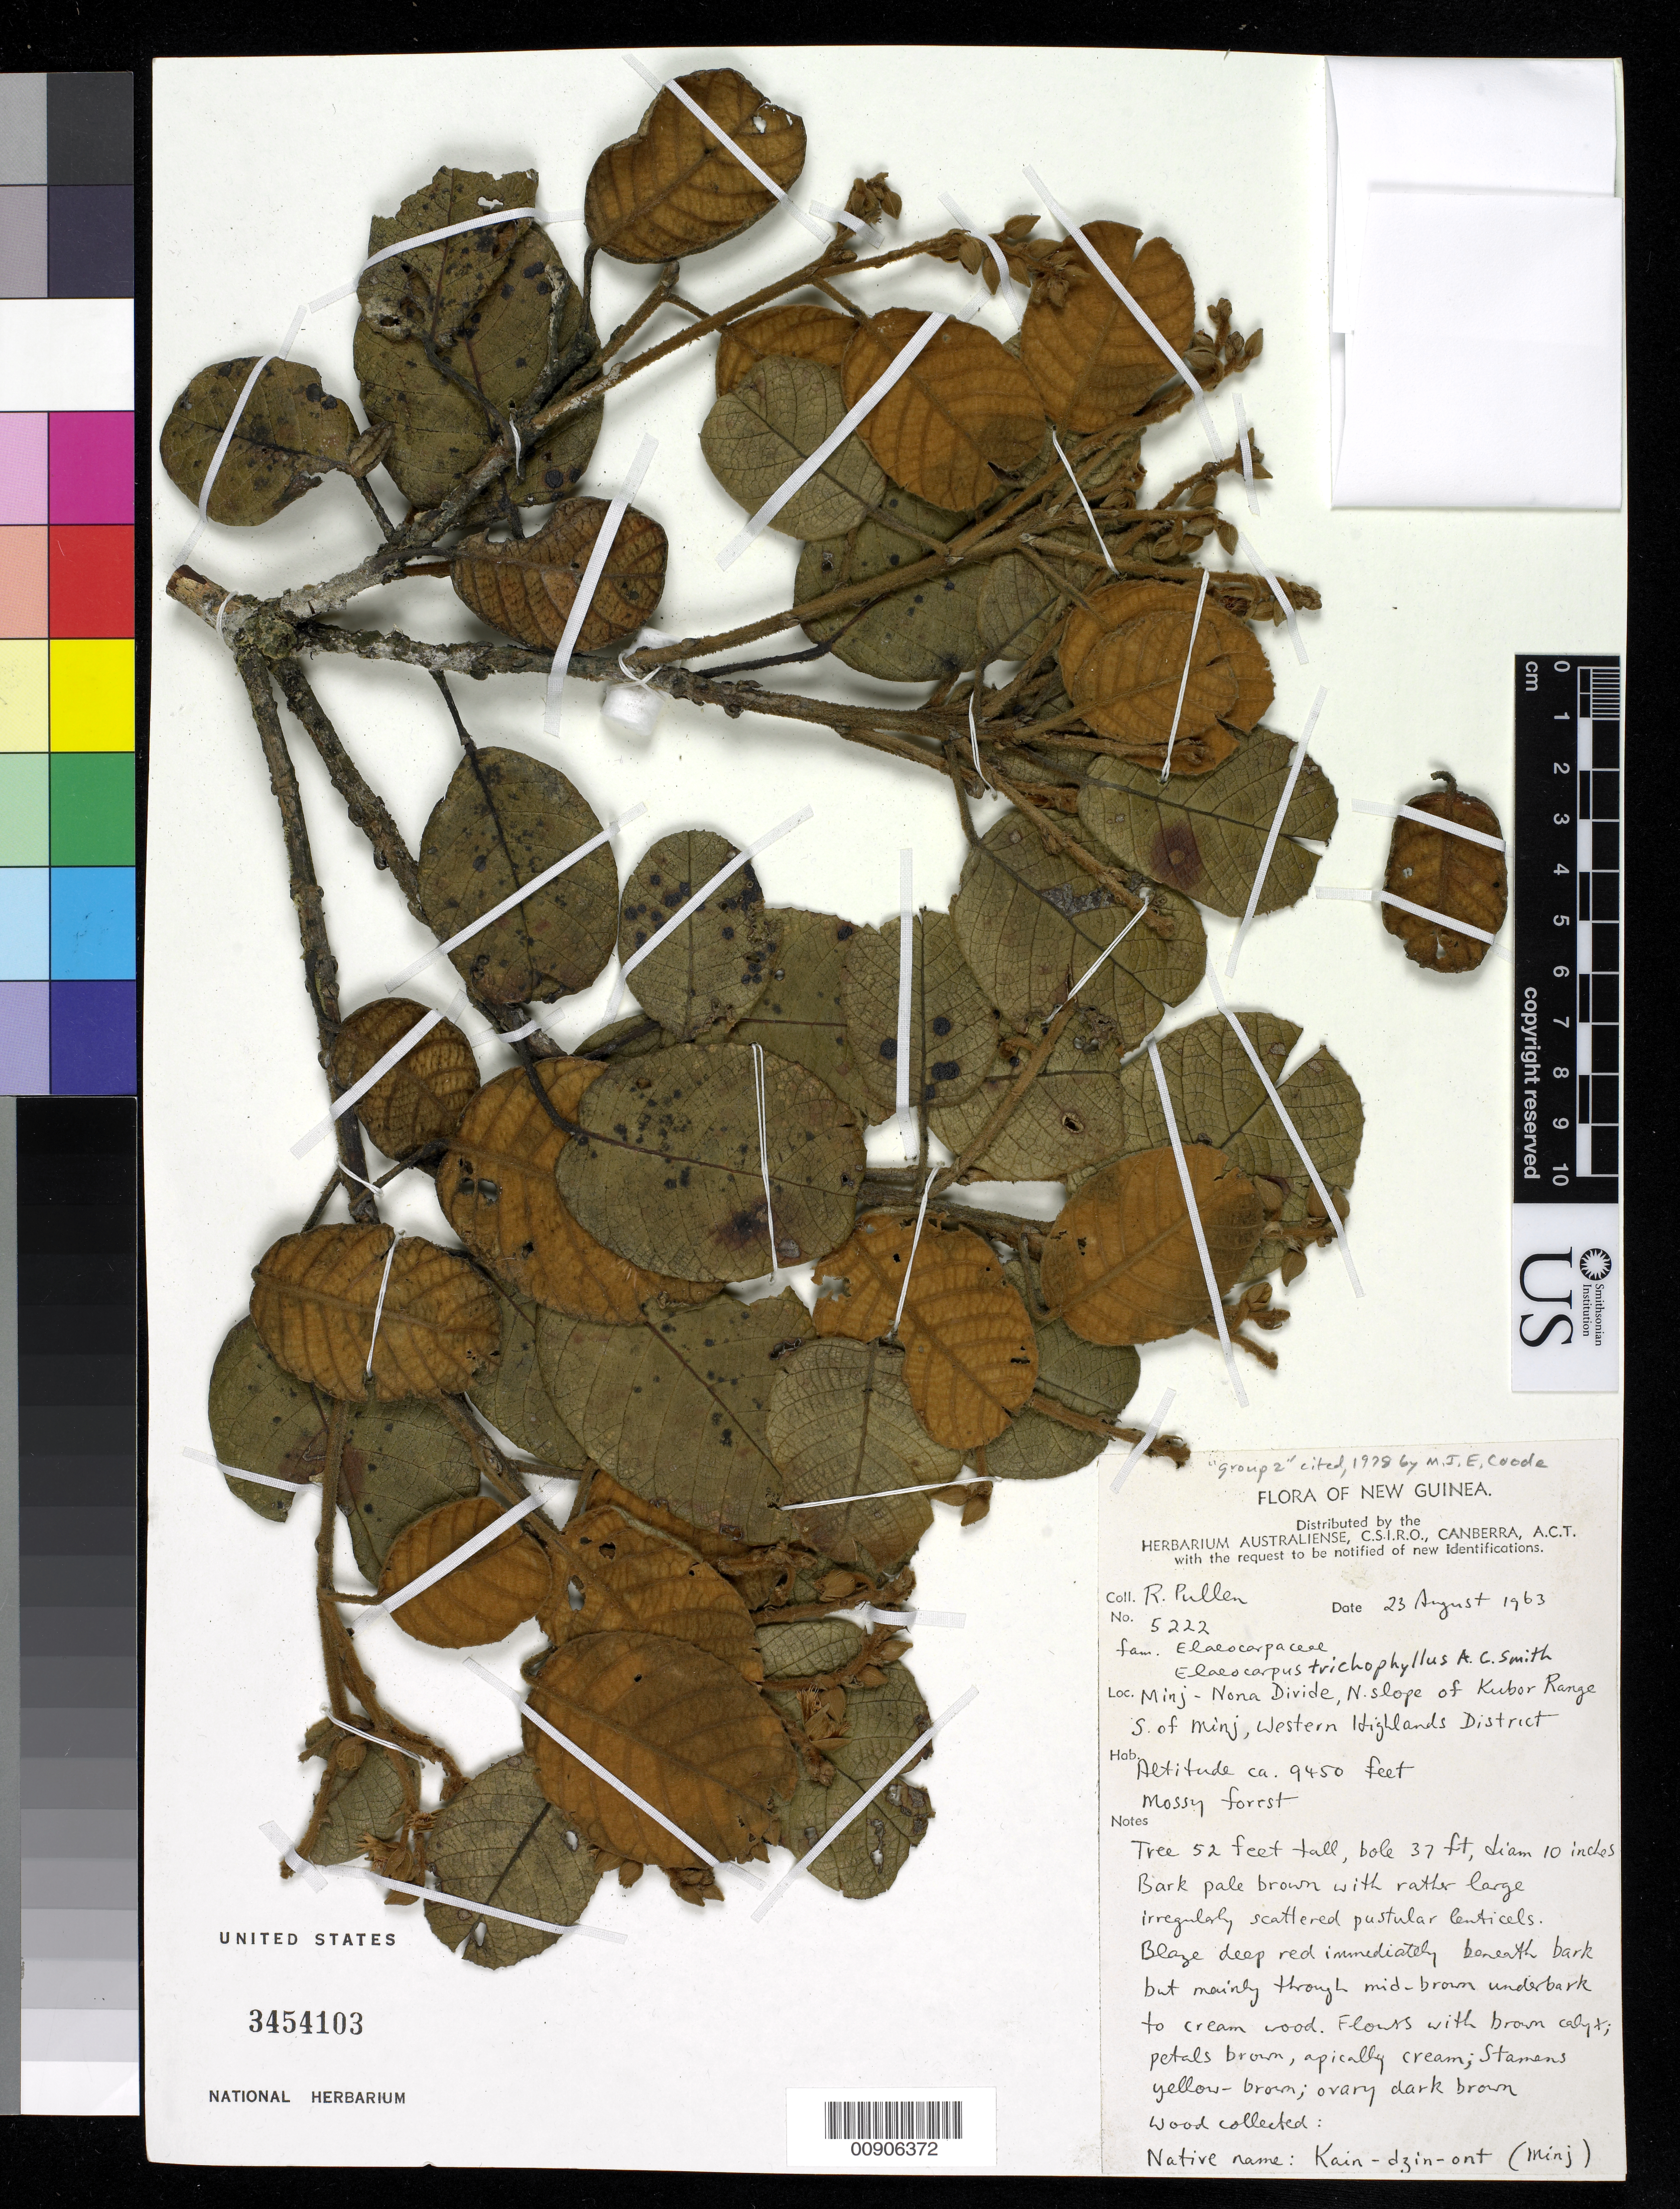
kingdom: Plantae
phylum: Tracheophyta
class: Magnoliopsida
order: Oxalidales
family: Elaeocarpaceae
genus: Elaeocarpus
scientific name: Elaeocarpus trichophyllus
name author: A.C. Sm.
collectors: R. Pullen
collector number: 5222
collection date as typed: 23 Aug 1963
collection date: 1963-08-23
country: Papua New Guinea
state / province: Western Highlands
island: New Guinea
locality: Minj-Nona Divide, N slope of Kubor Range S of minj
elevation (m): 2880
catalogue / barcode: US 3454103